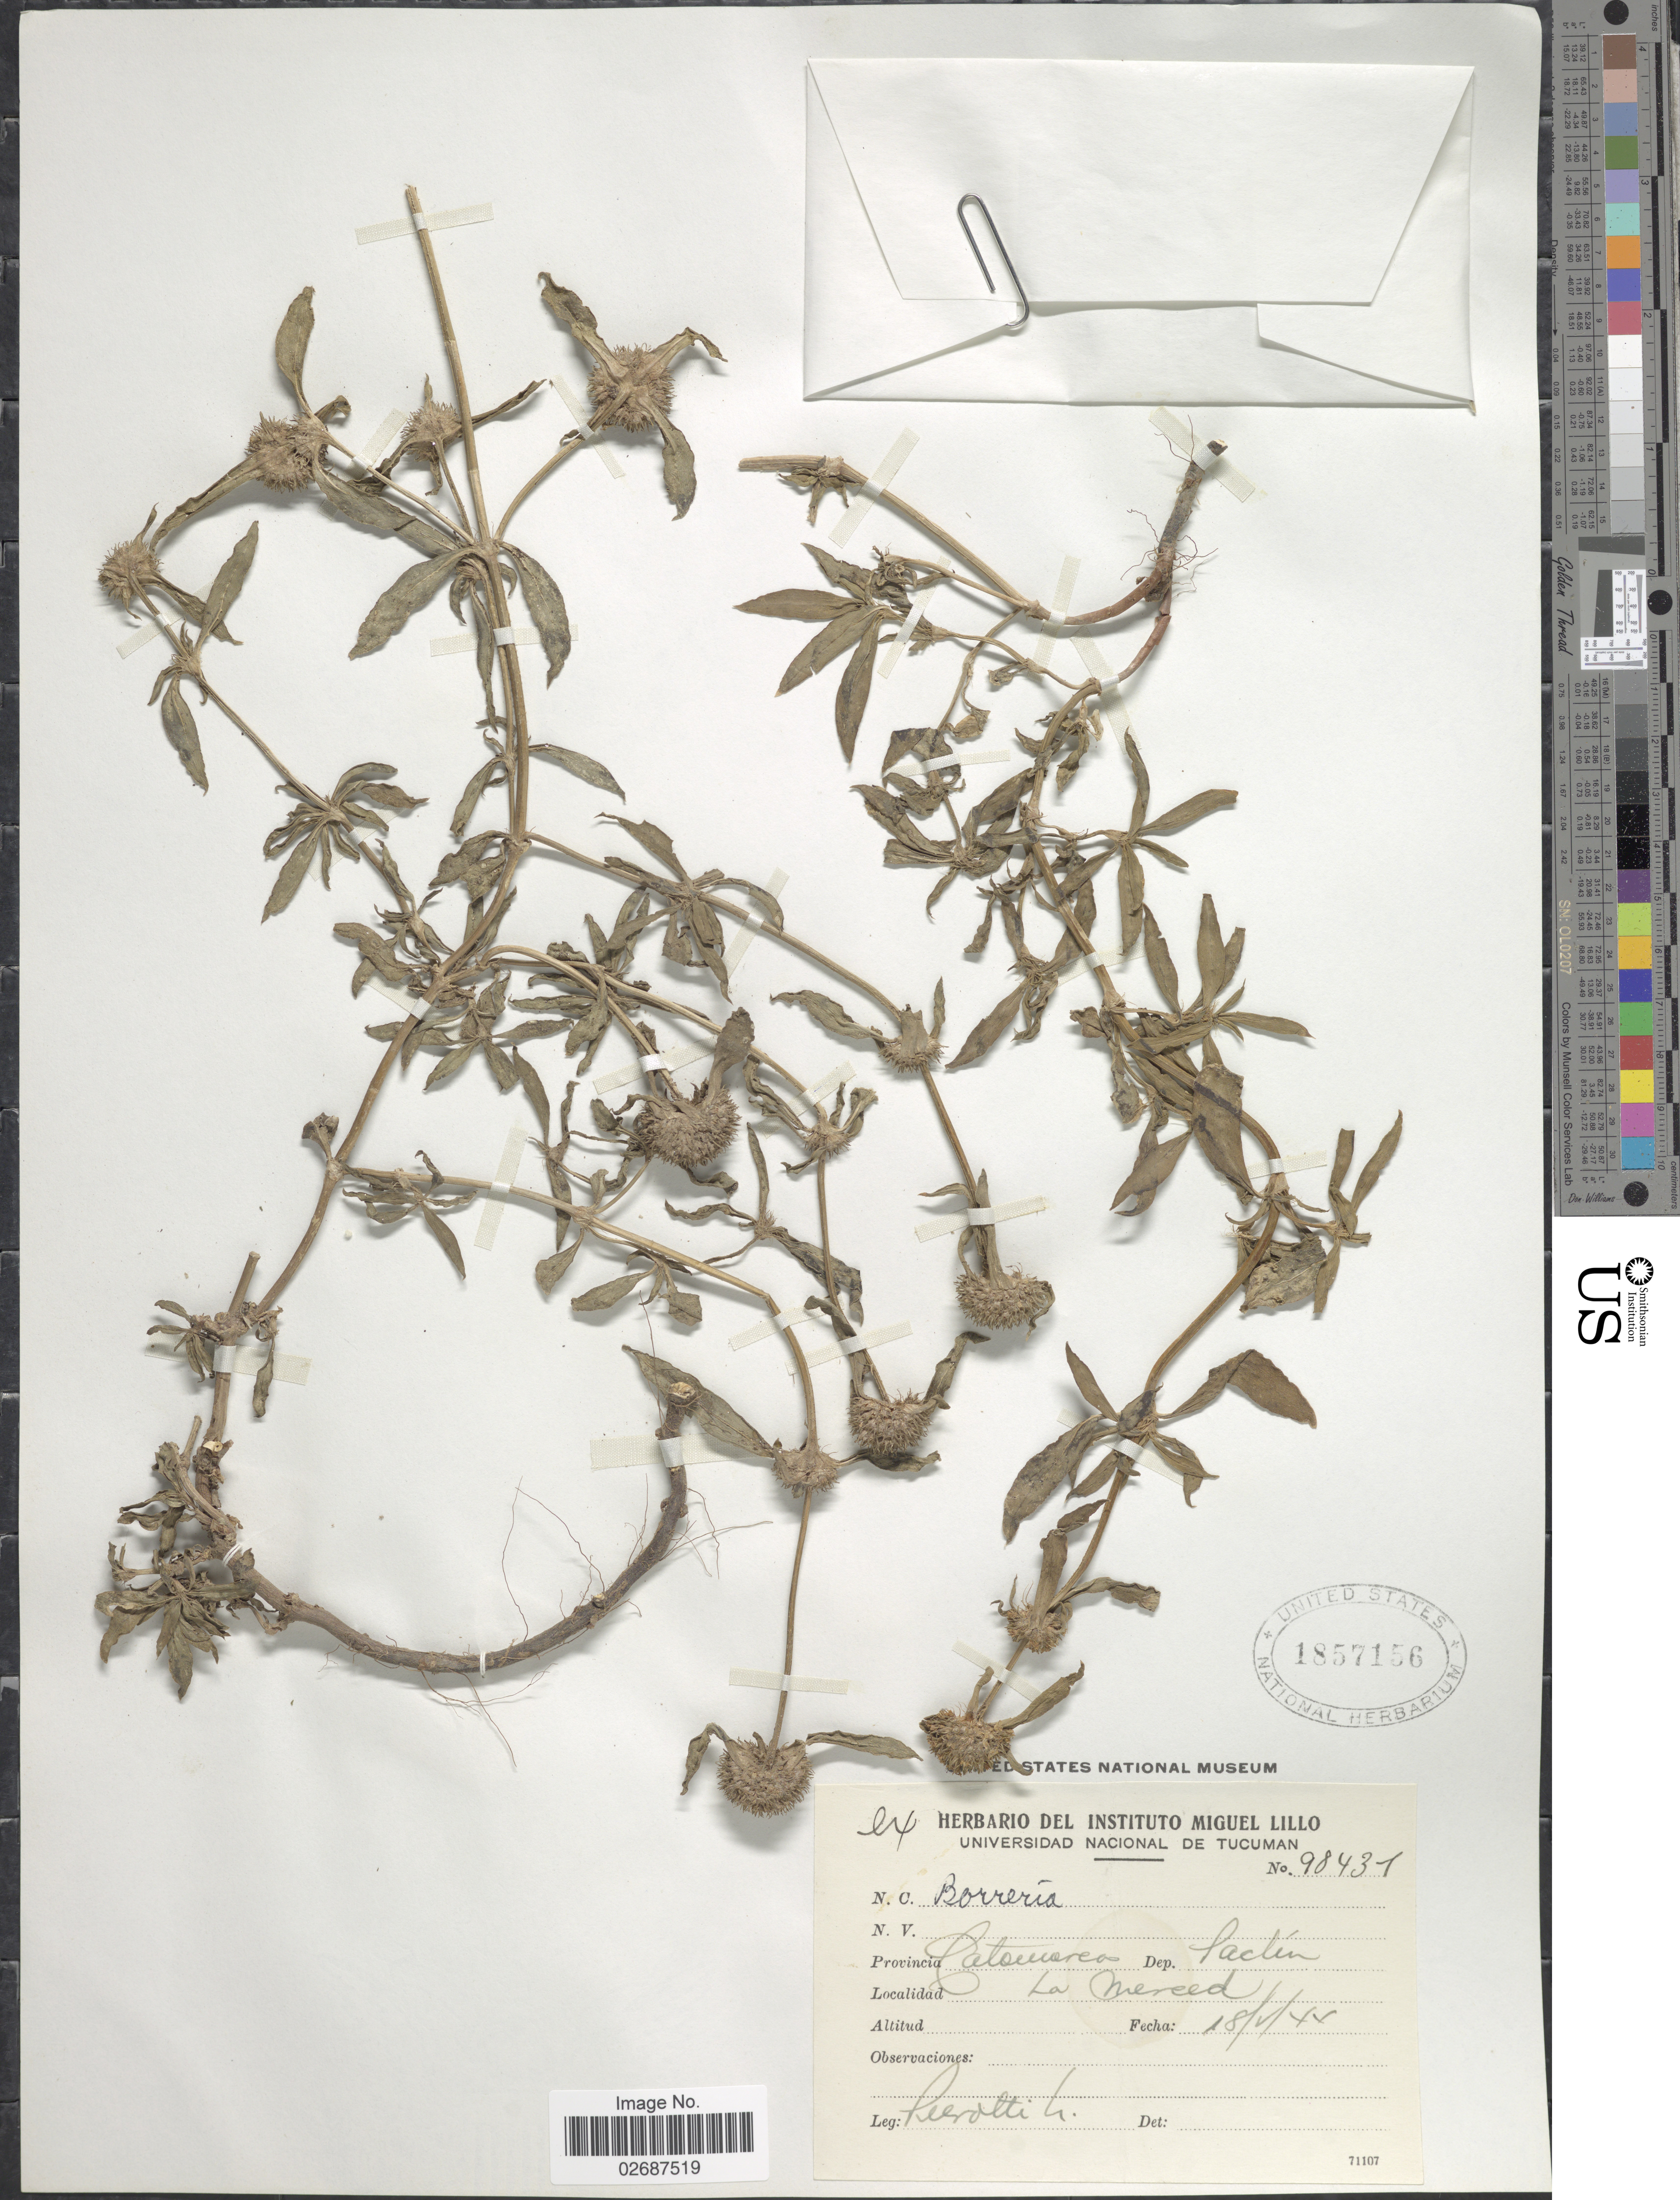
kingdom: Plantae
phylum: Tracheophyta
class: Magnoliopsida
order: Gentianales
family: Rubiaceae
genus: Borreria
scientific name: Borreria sp.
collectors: S. A. Pierotti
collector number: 98431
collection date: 1944-05-18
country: Argentina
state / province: Catamarca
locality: Dep. Paclin, La Merced.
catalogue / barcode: US 1857156